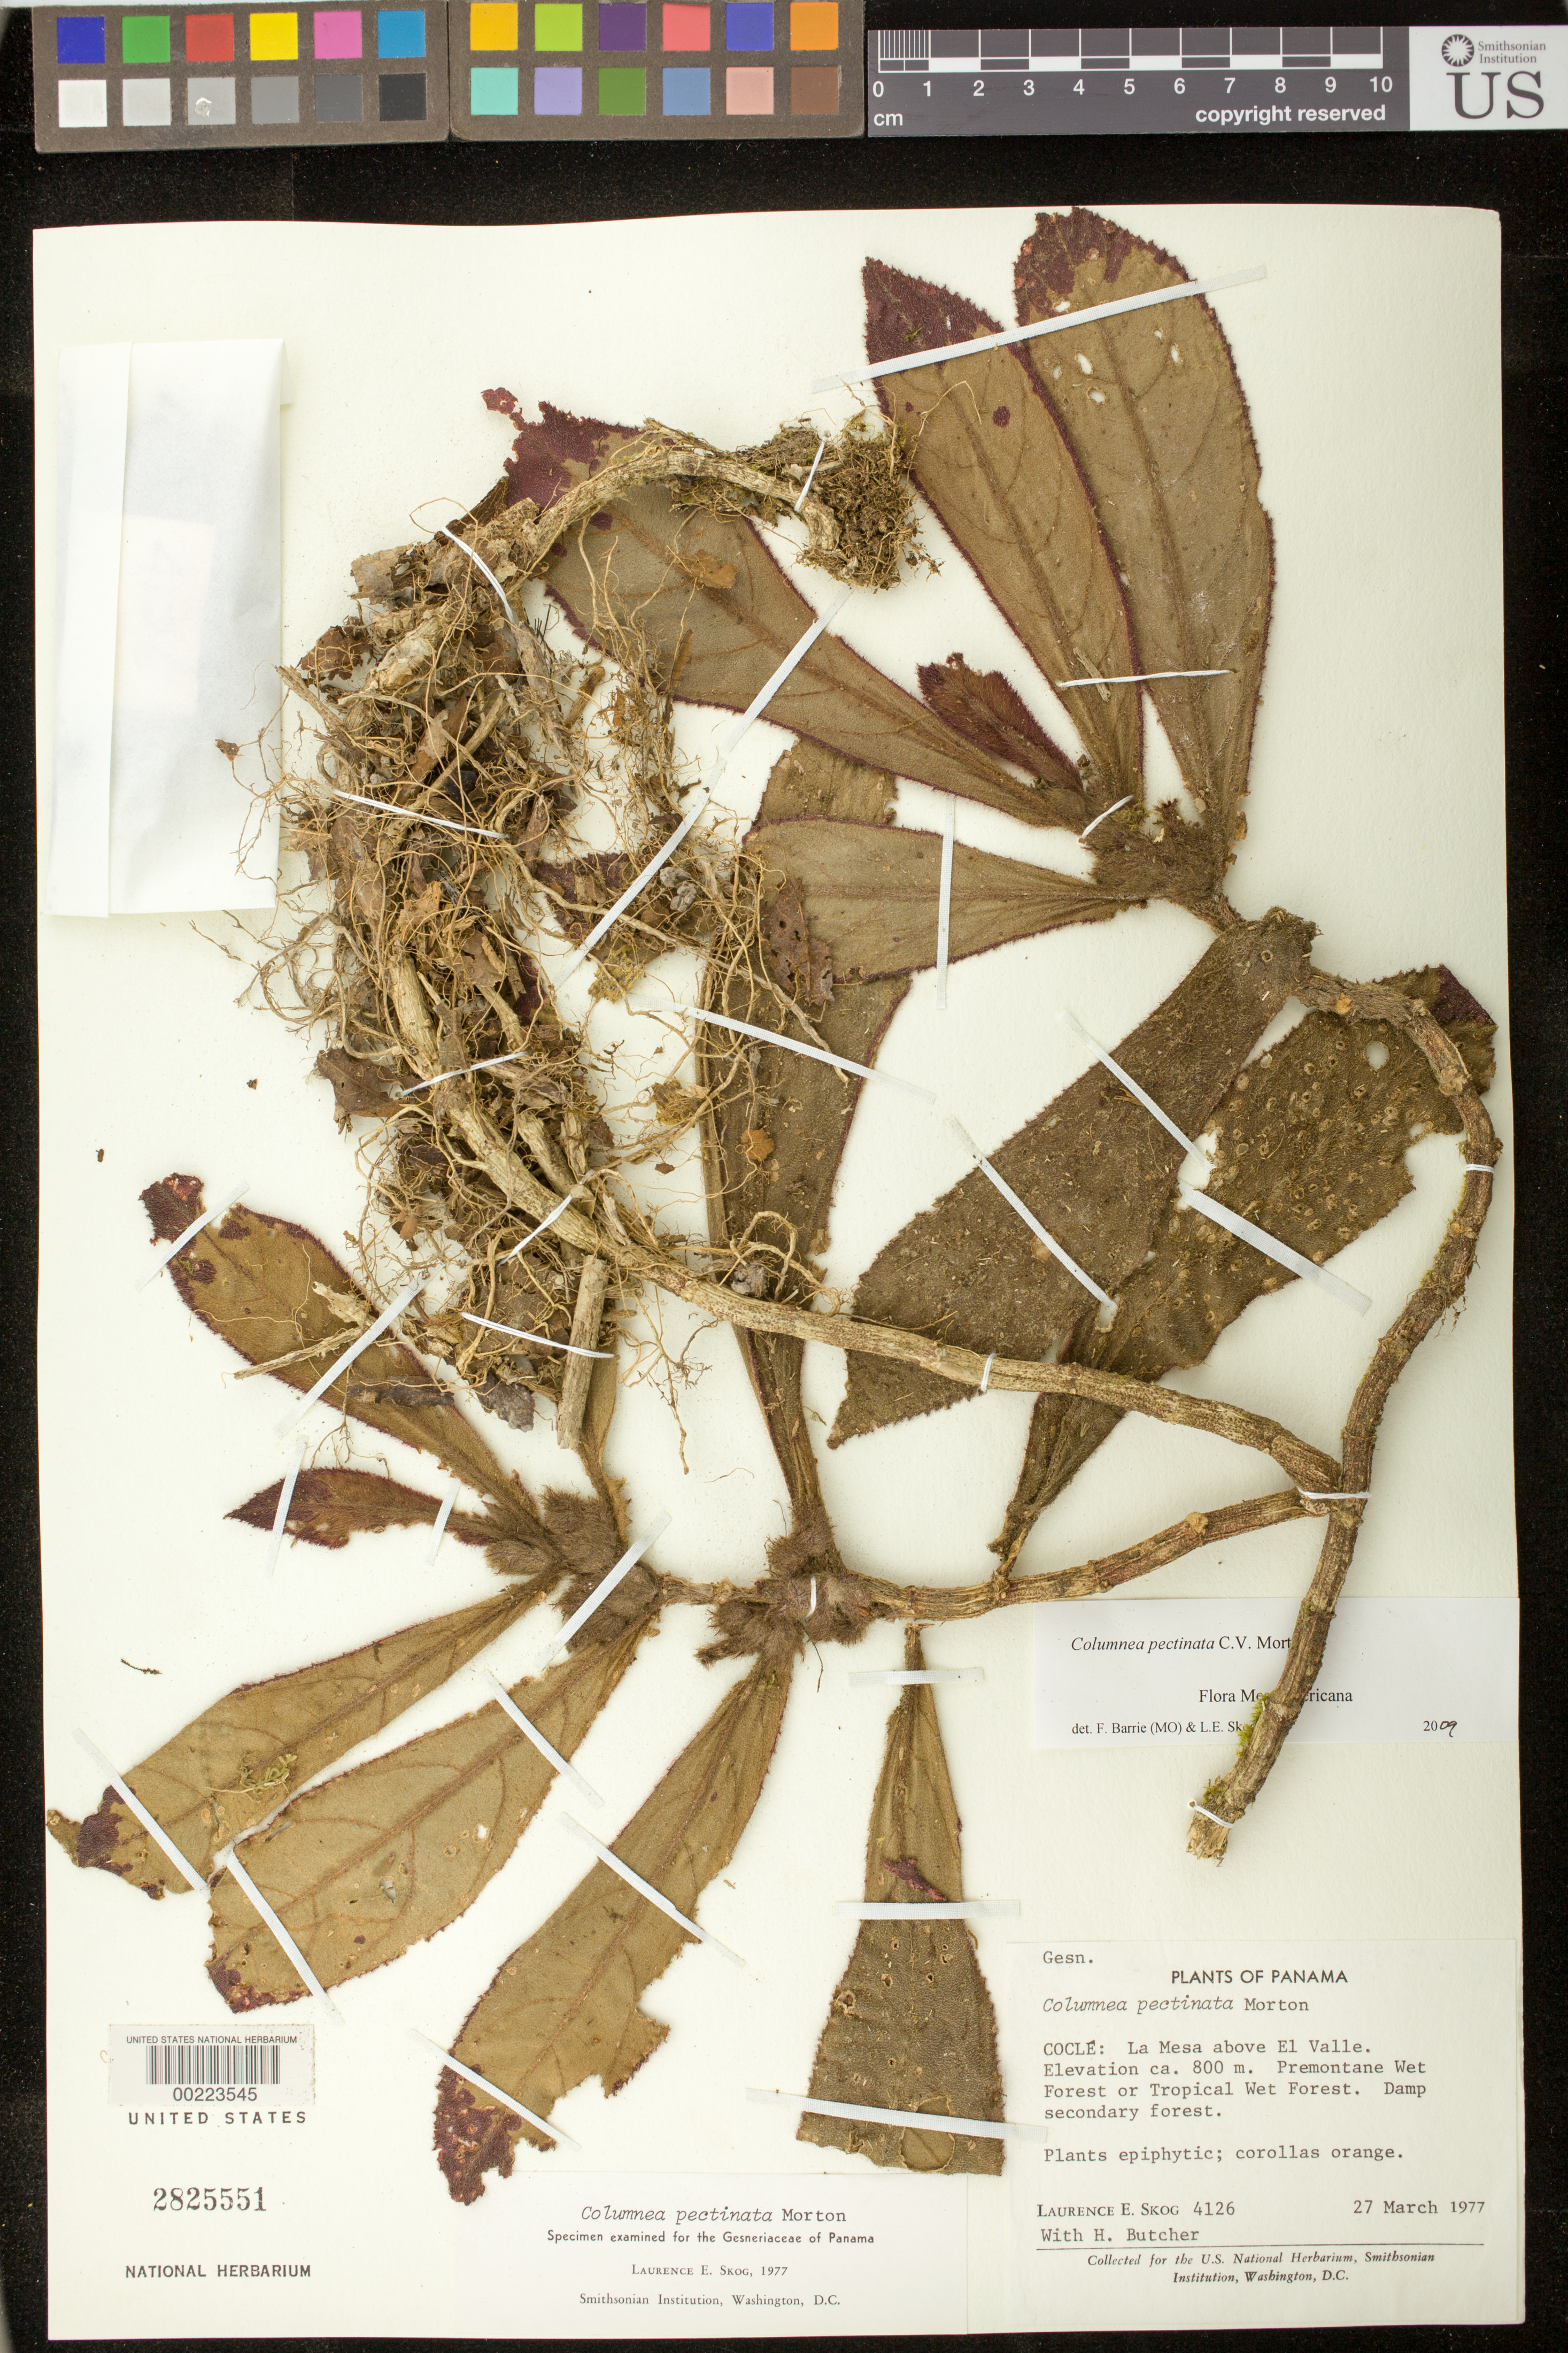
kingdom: Plantae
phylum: Tracheophyta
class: Magnoliopsida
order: Lamiales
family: Gesneriaceae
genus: Columnea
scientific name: Columnea pectinata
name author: C.V. Morton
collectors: L. E. Skog & H. Butcher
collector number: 4126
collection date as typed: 27 Mar 1977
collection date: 1977-03-27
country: Panama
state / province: Coclé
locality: La Mesa above El Valle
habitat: Premontane wet or tropical wet forest, damp secondary forest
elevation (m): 800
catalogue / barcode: US 2825551